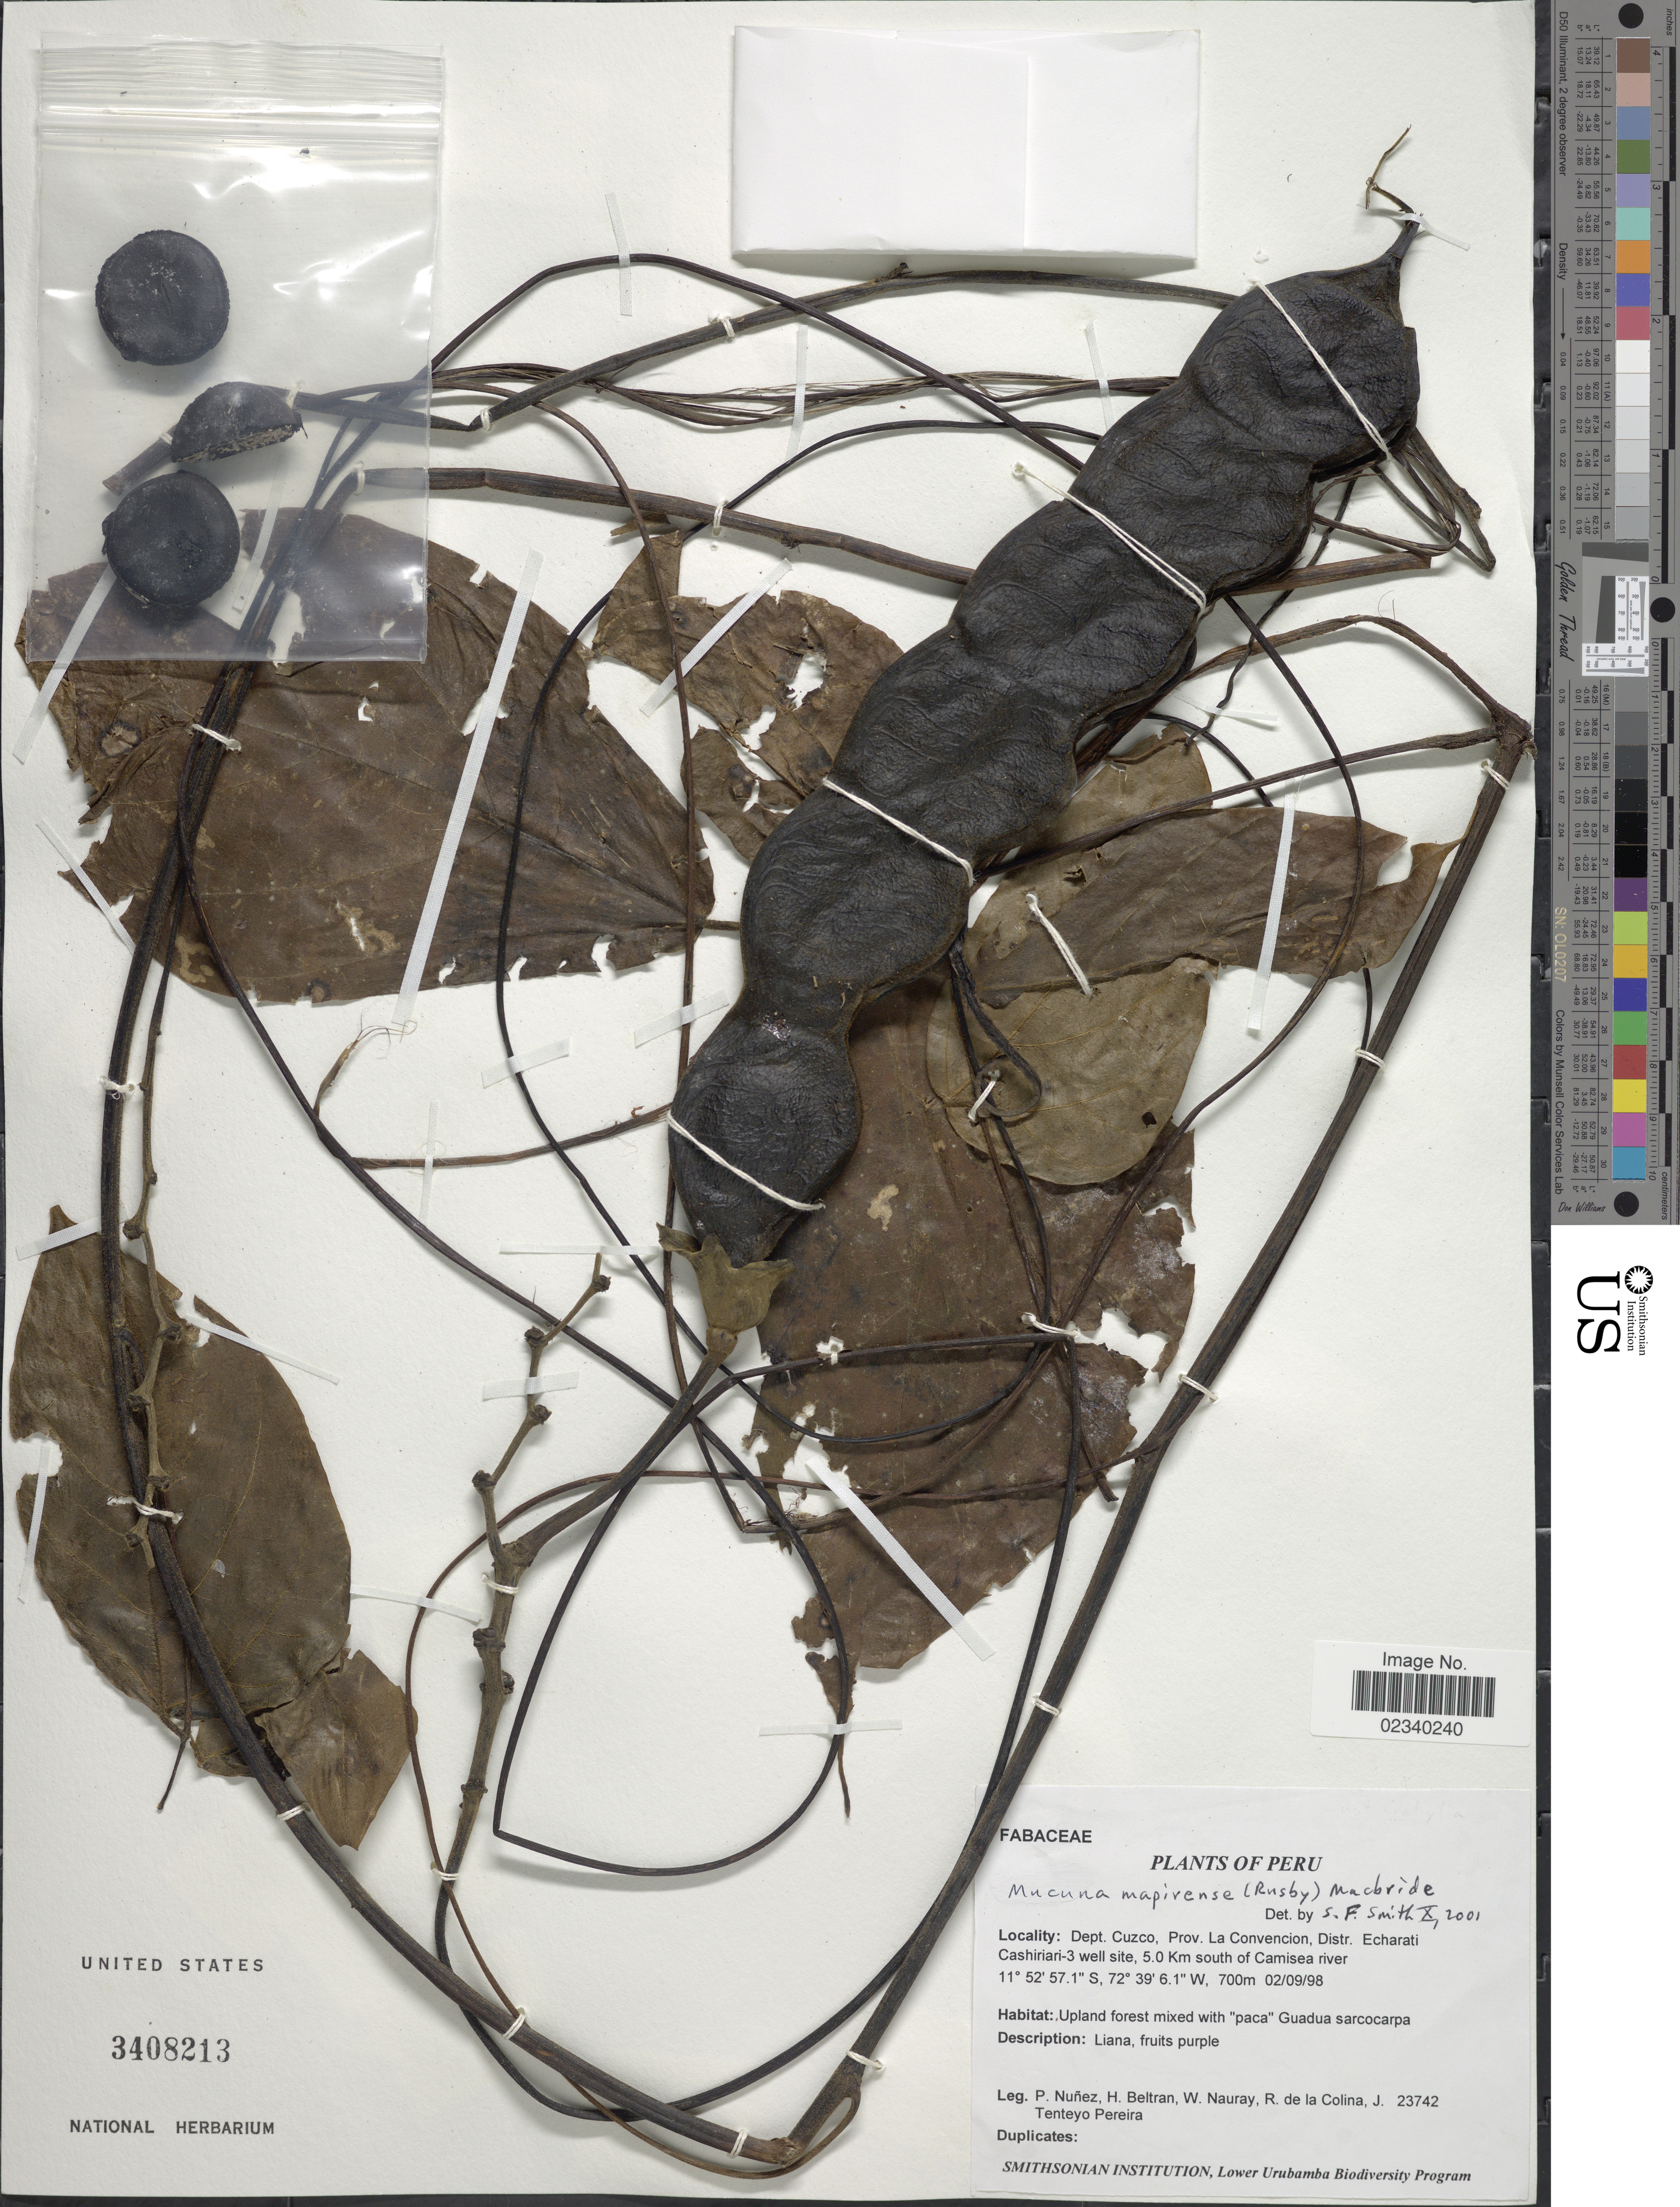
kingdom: Plantae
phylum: Tracheophyta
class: Magnoliopsida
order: Fabales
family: Fabaceae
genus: Mucuna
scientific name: Mucuna mapirensis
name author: Rusby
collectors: P. Nuñez V., H. Beltran, W. Nauray, R. Colina & J. T. Pereira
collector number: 23742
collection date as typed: Transcribed d/m/y: 2/9/98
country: Peru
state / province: Cusco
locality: Dept. Cuzco, Prov. La Convencion, Distr. Echarati Cashiriari-3 well site, 5.0 Km south of Camisea river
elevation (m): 700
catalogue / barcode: US 3408213